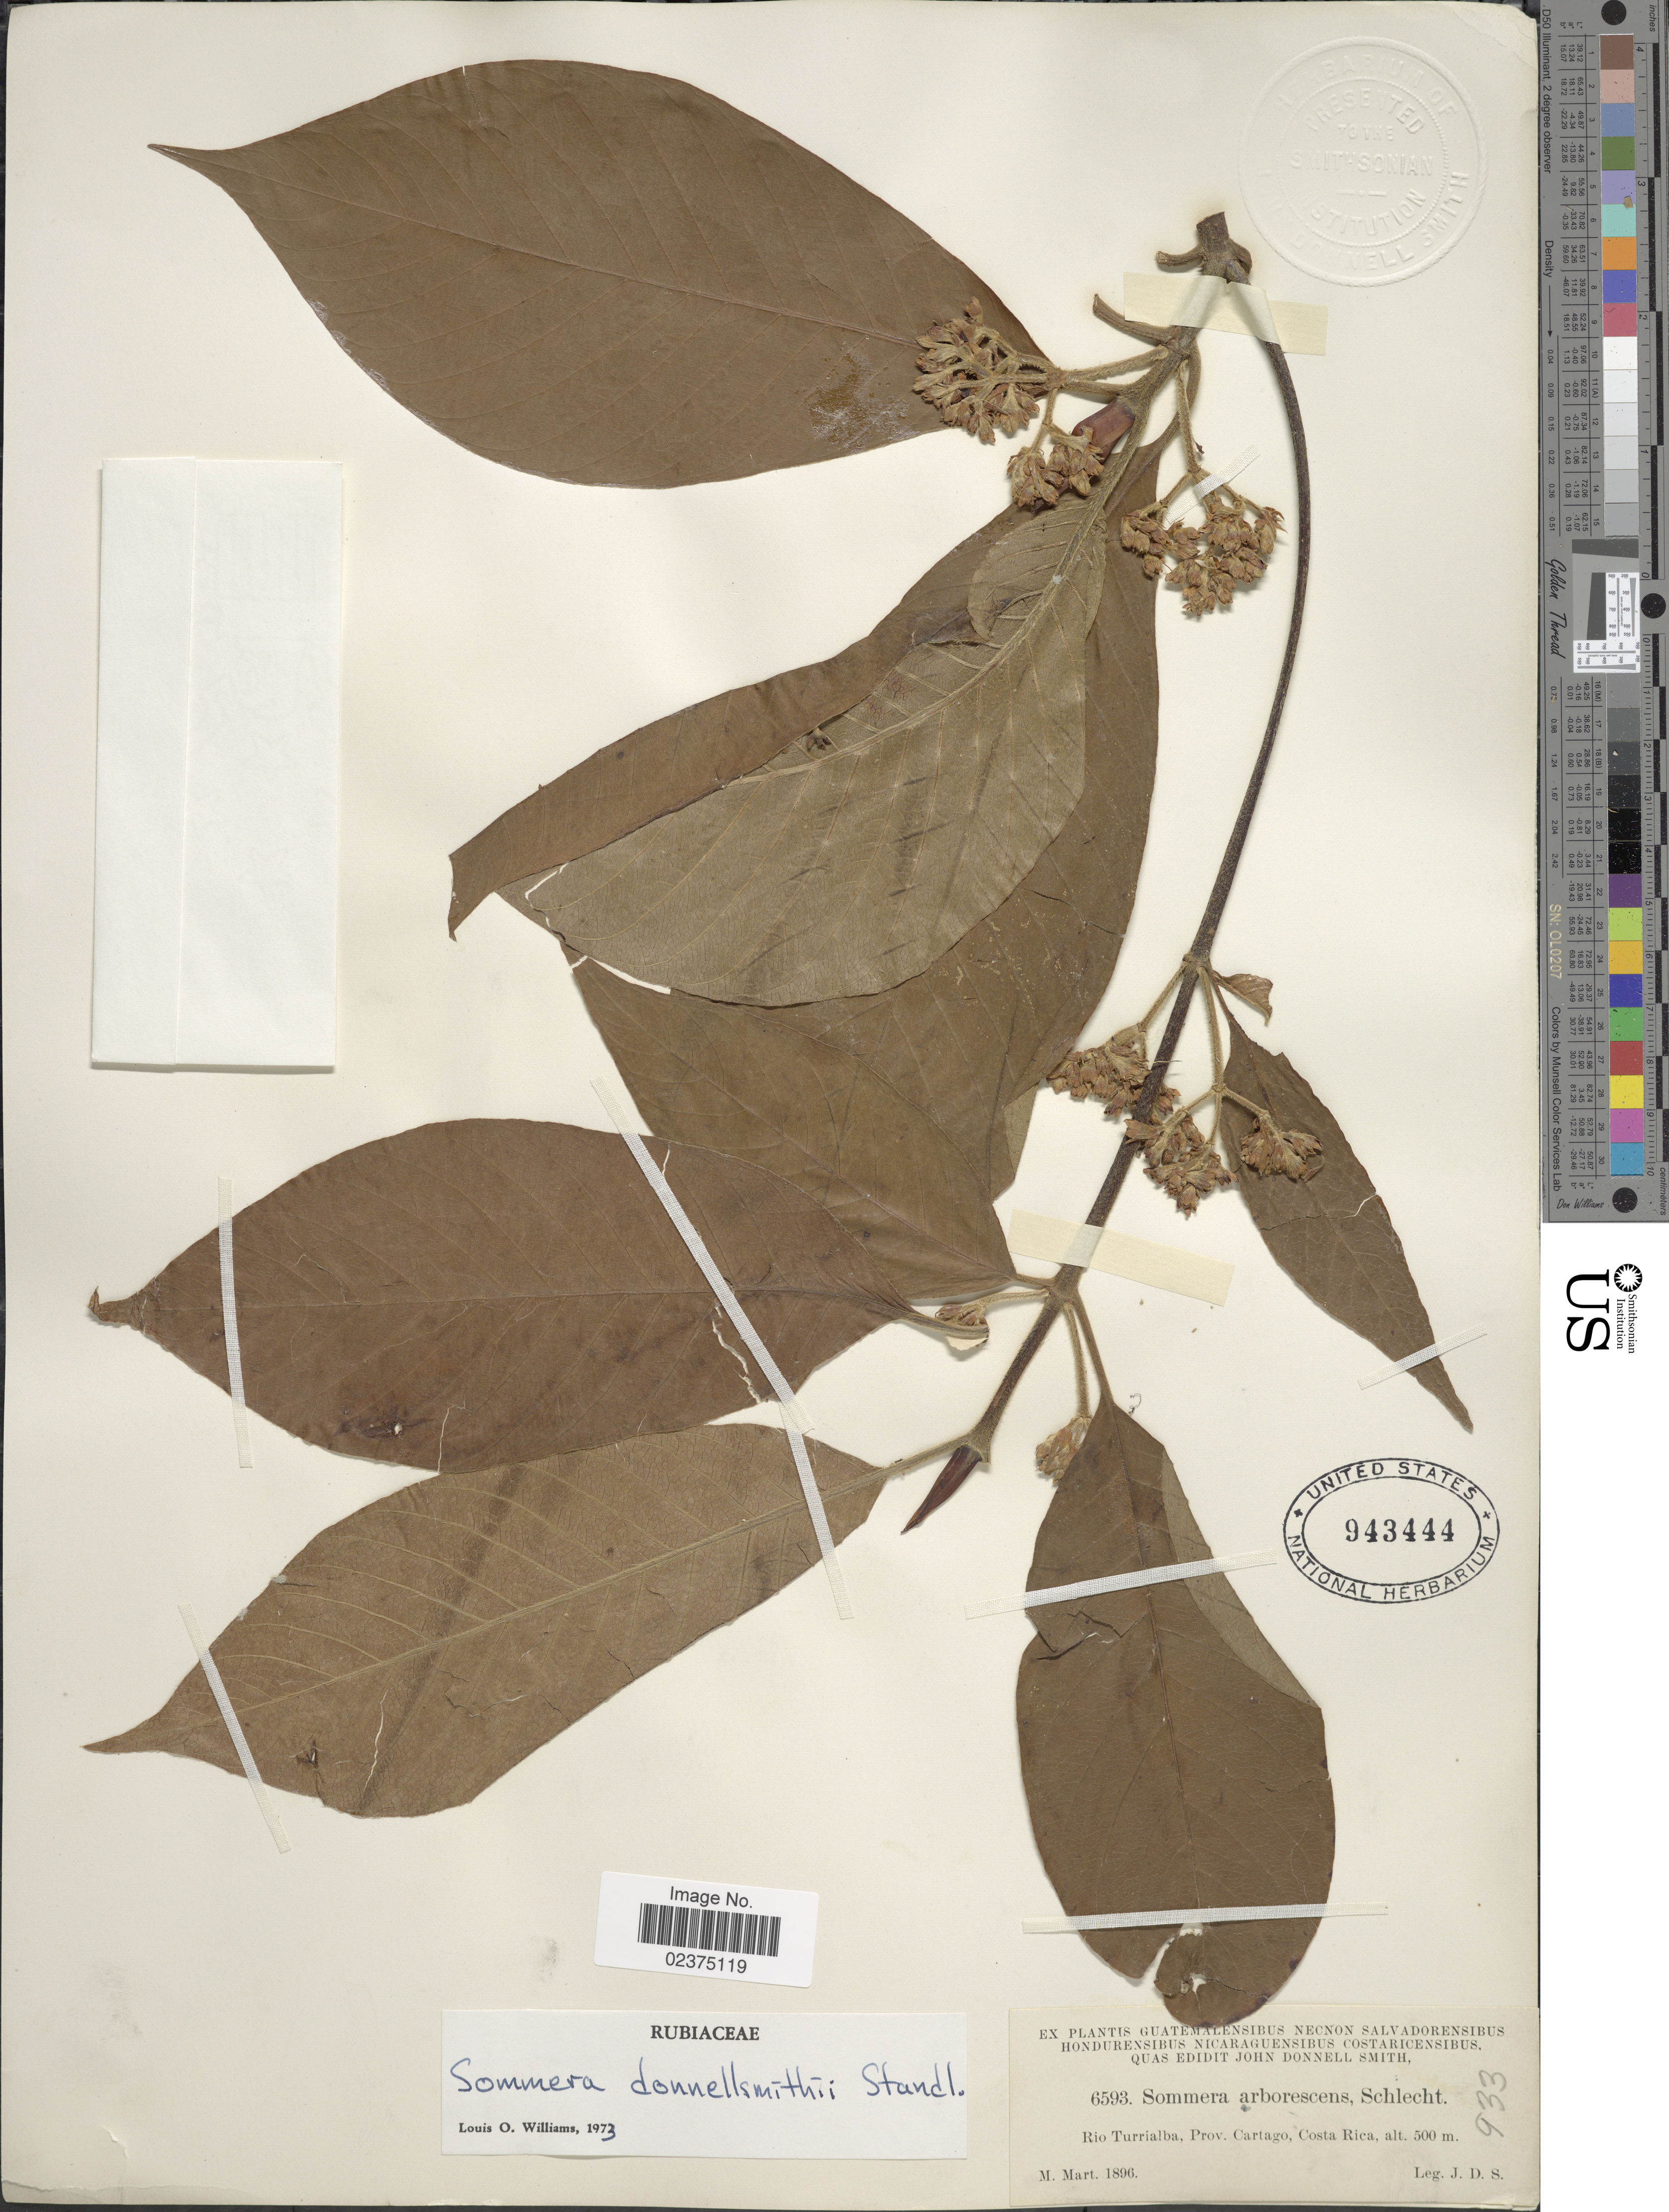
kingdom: Plantae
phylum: Tracheophyta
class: Magnoliopsida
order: Gentianales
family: Rubiaceae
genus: Sommera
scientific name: Sommera donnell-smithii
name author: Standl.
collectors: J. Donnell Smith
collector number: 6593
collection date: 1896-03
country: Costa Rica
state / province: Cartago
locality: Rio Turrialba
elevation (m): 500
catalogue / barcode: US 943444